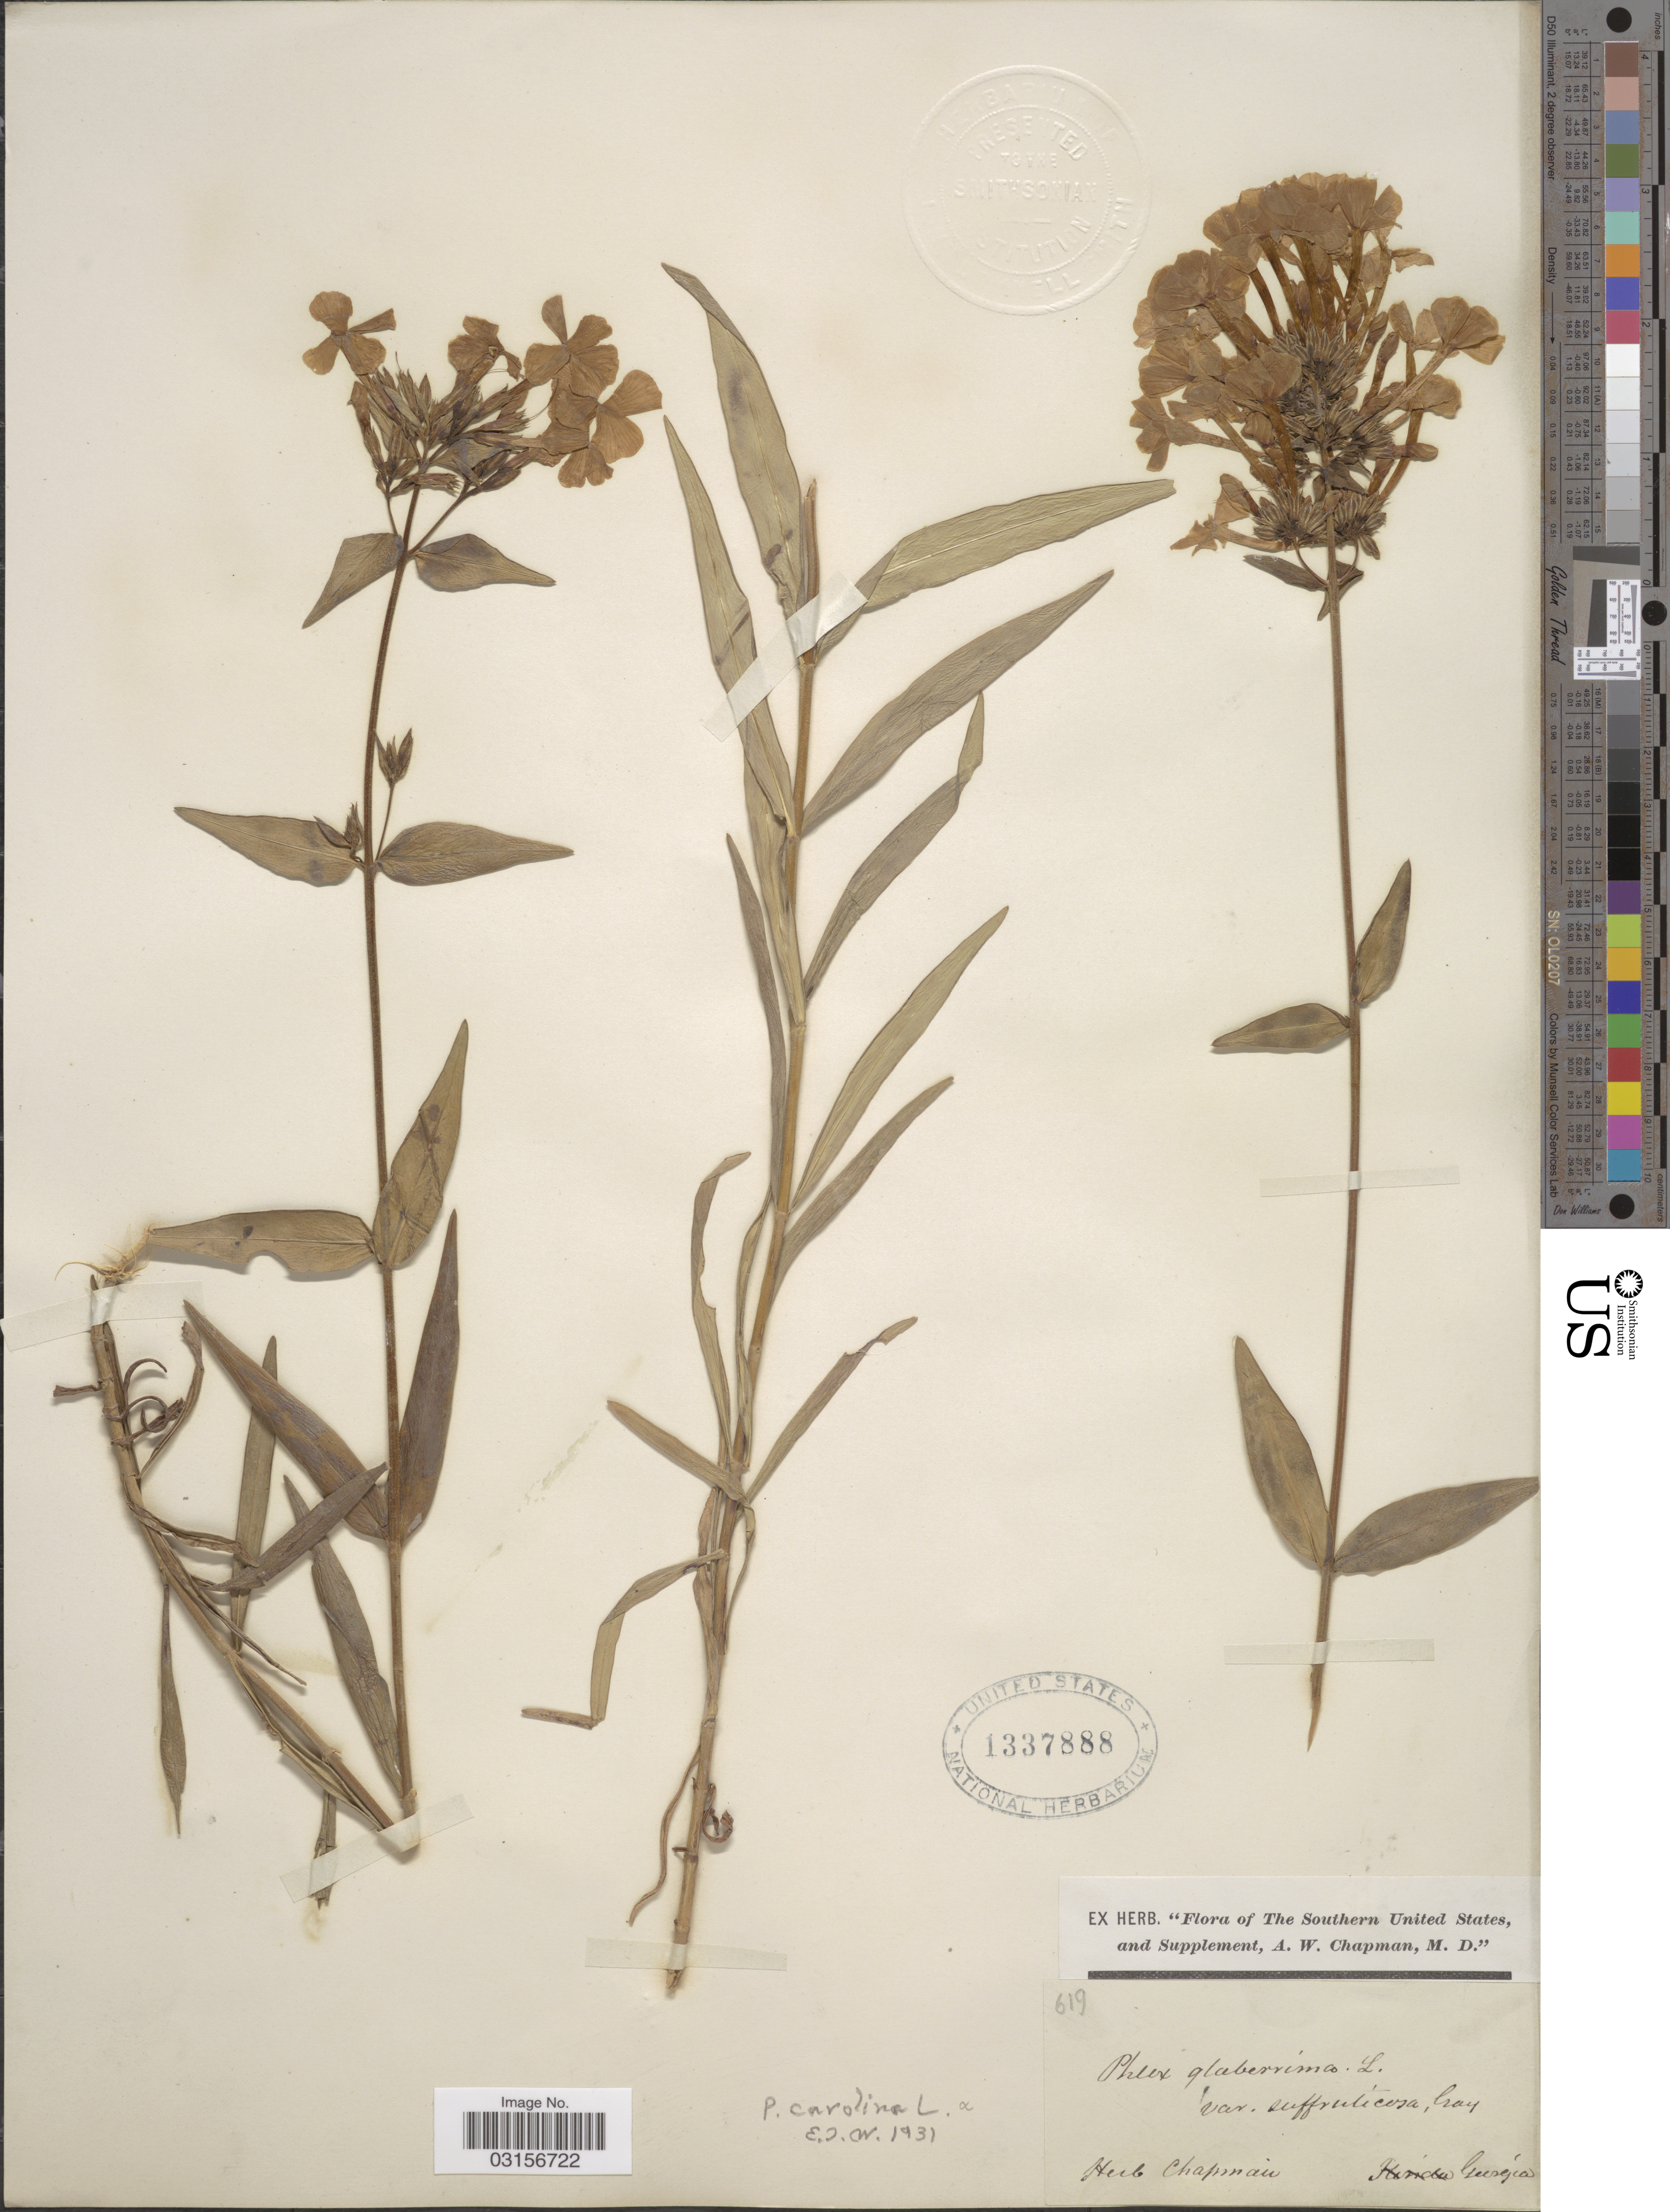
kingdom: Plantae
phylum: Tracheophyta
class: Magnoliopsida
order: Ericales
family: Polemoniaceae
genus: Phlox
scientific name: Phlox carolina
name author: L.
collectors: ex herb. A.W. Chapman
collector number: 619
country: United States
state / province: Georgia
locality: The Southern United States.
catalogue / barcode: US 1337888